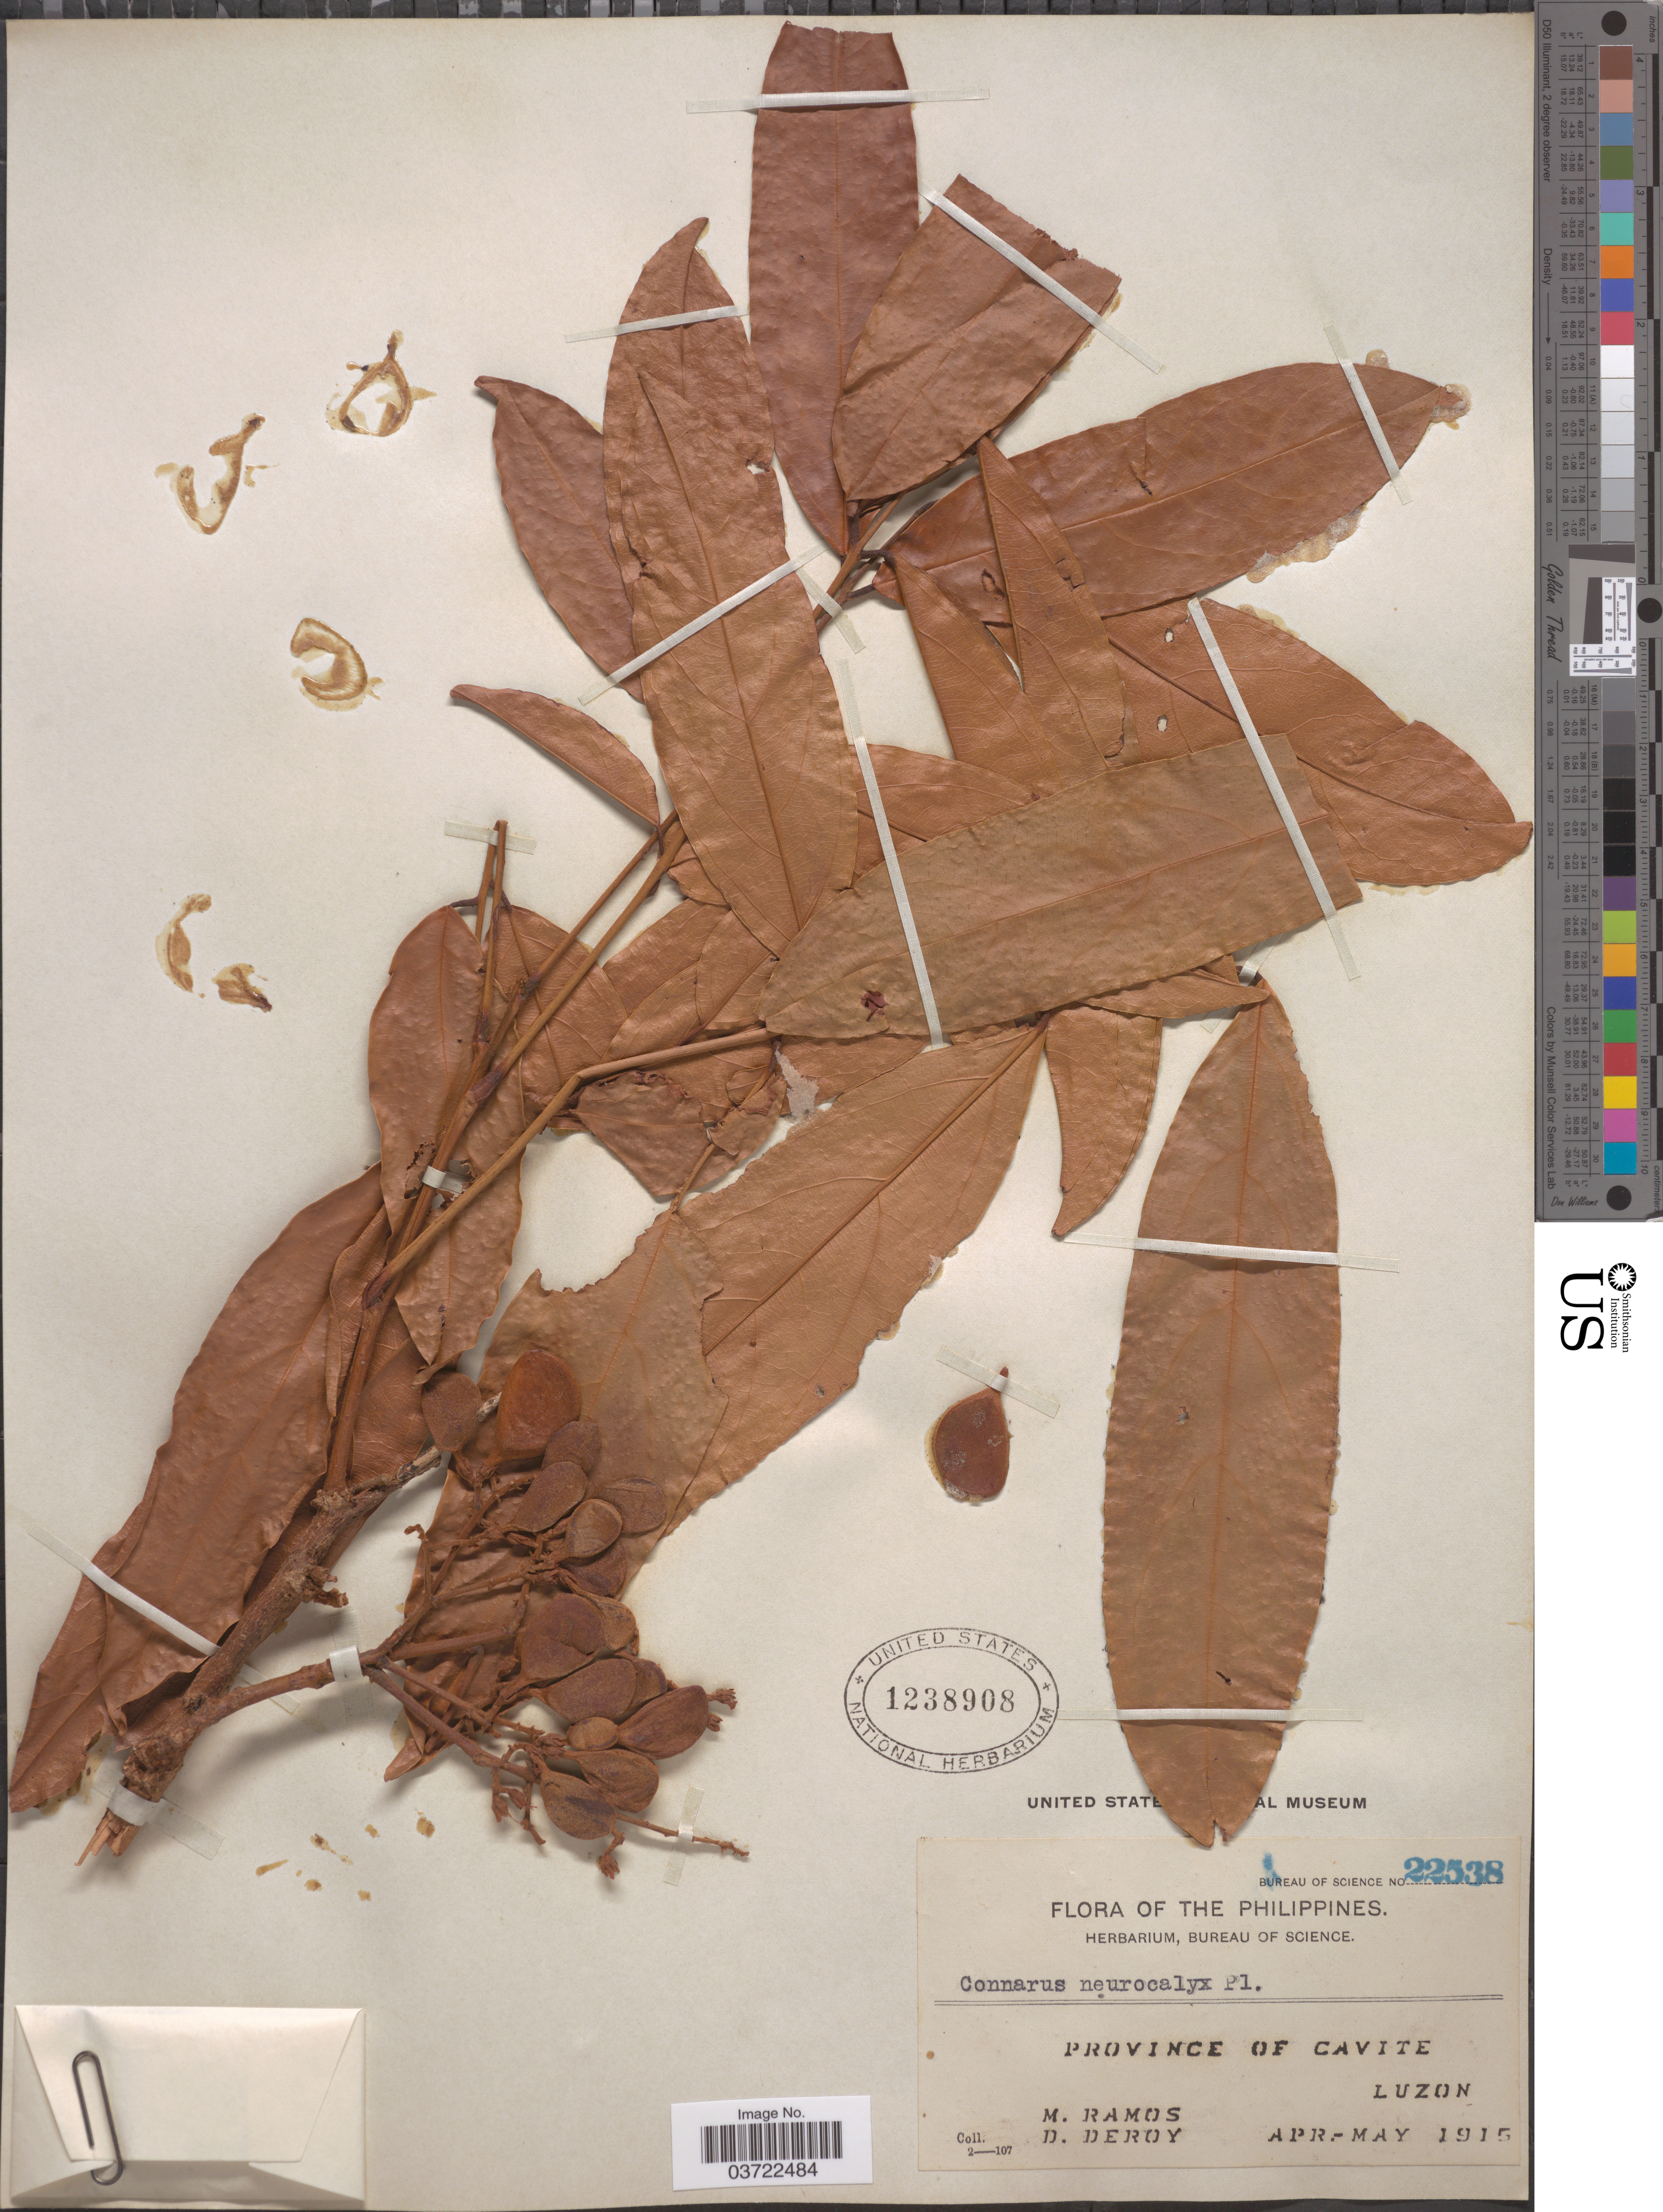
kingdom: Plantae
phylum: Tracheophyta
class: Magnoliopsida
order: Oxalidales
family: Connaraceae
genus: Connarus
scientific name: Connarus neurocalyx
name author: Planch.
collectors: M. Ramos & D. Deroy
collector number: Bureau of Science 22538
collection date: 1915-04/1915-05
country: Philippines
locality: Province of Cavite, Luzon.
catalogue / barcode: US 1238908